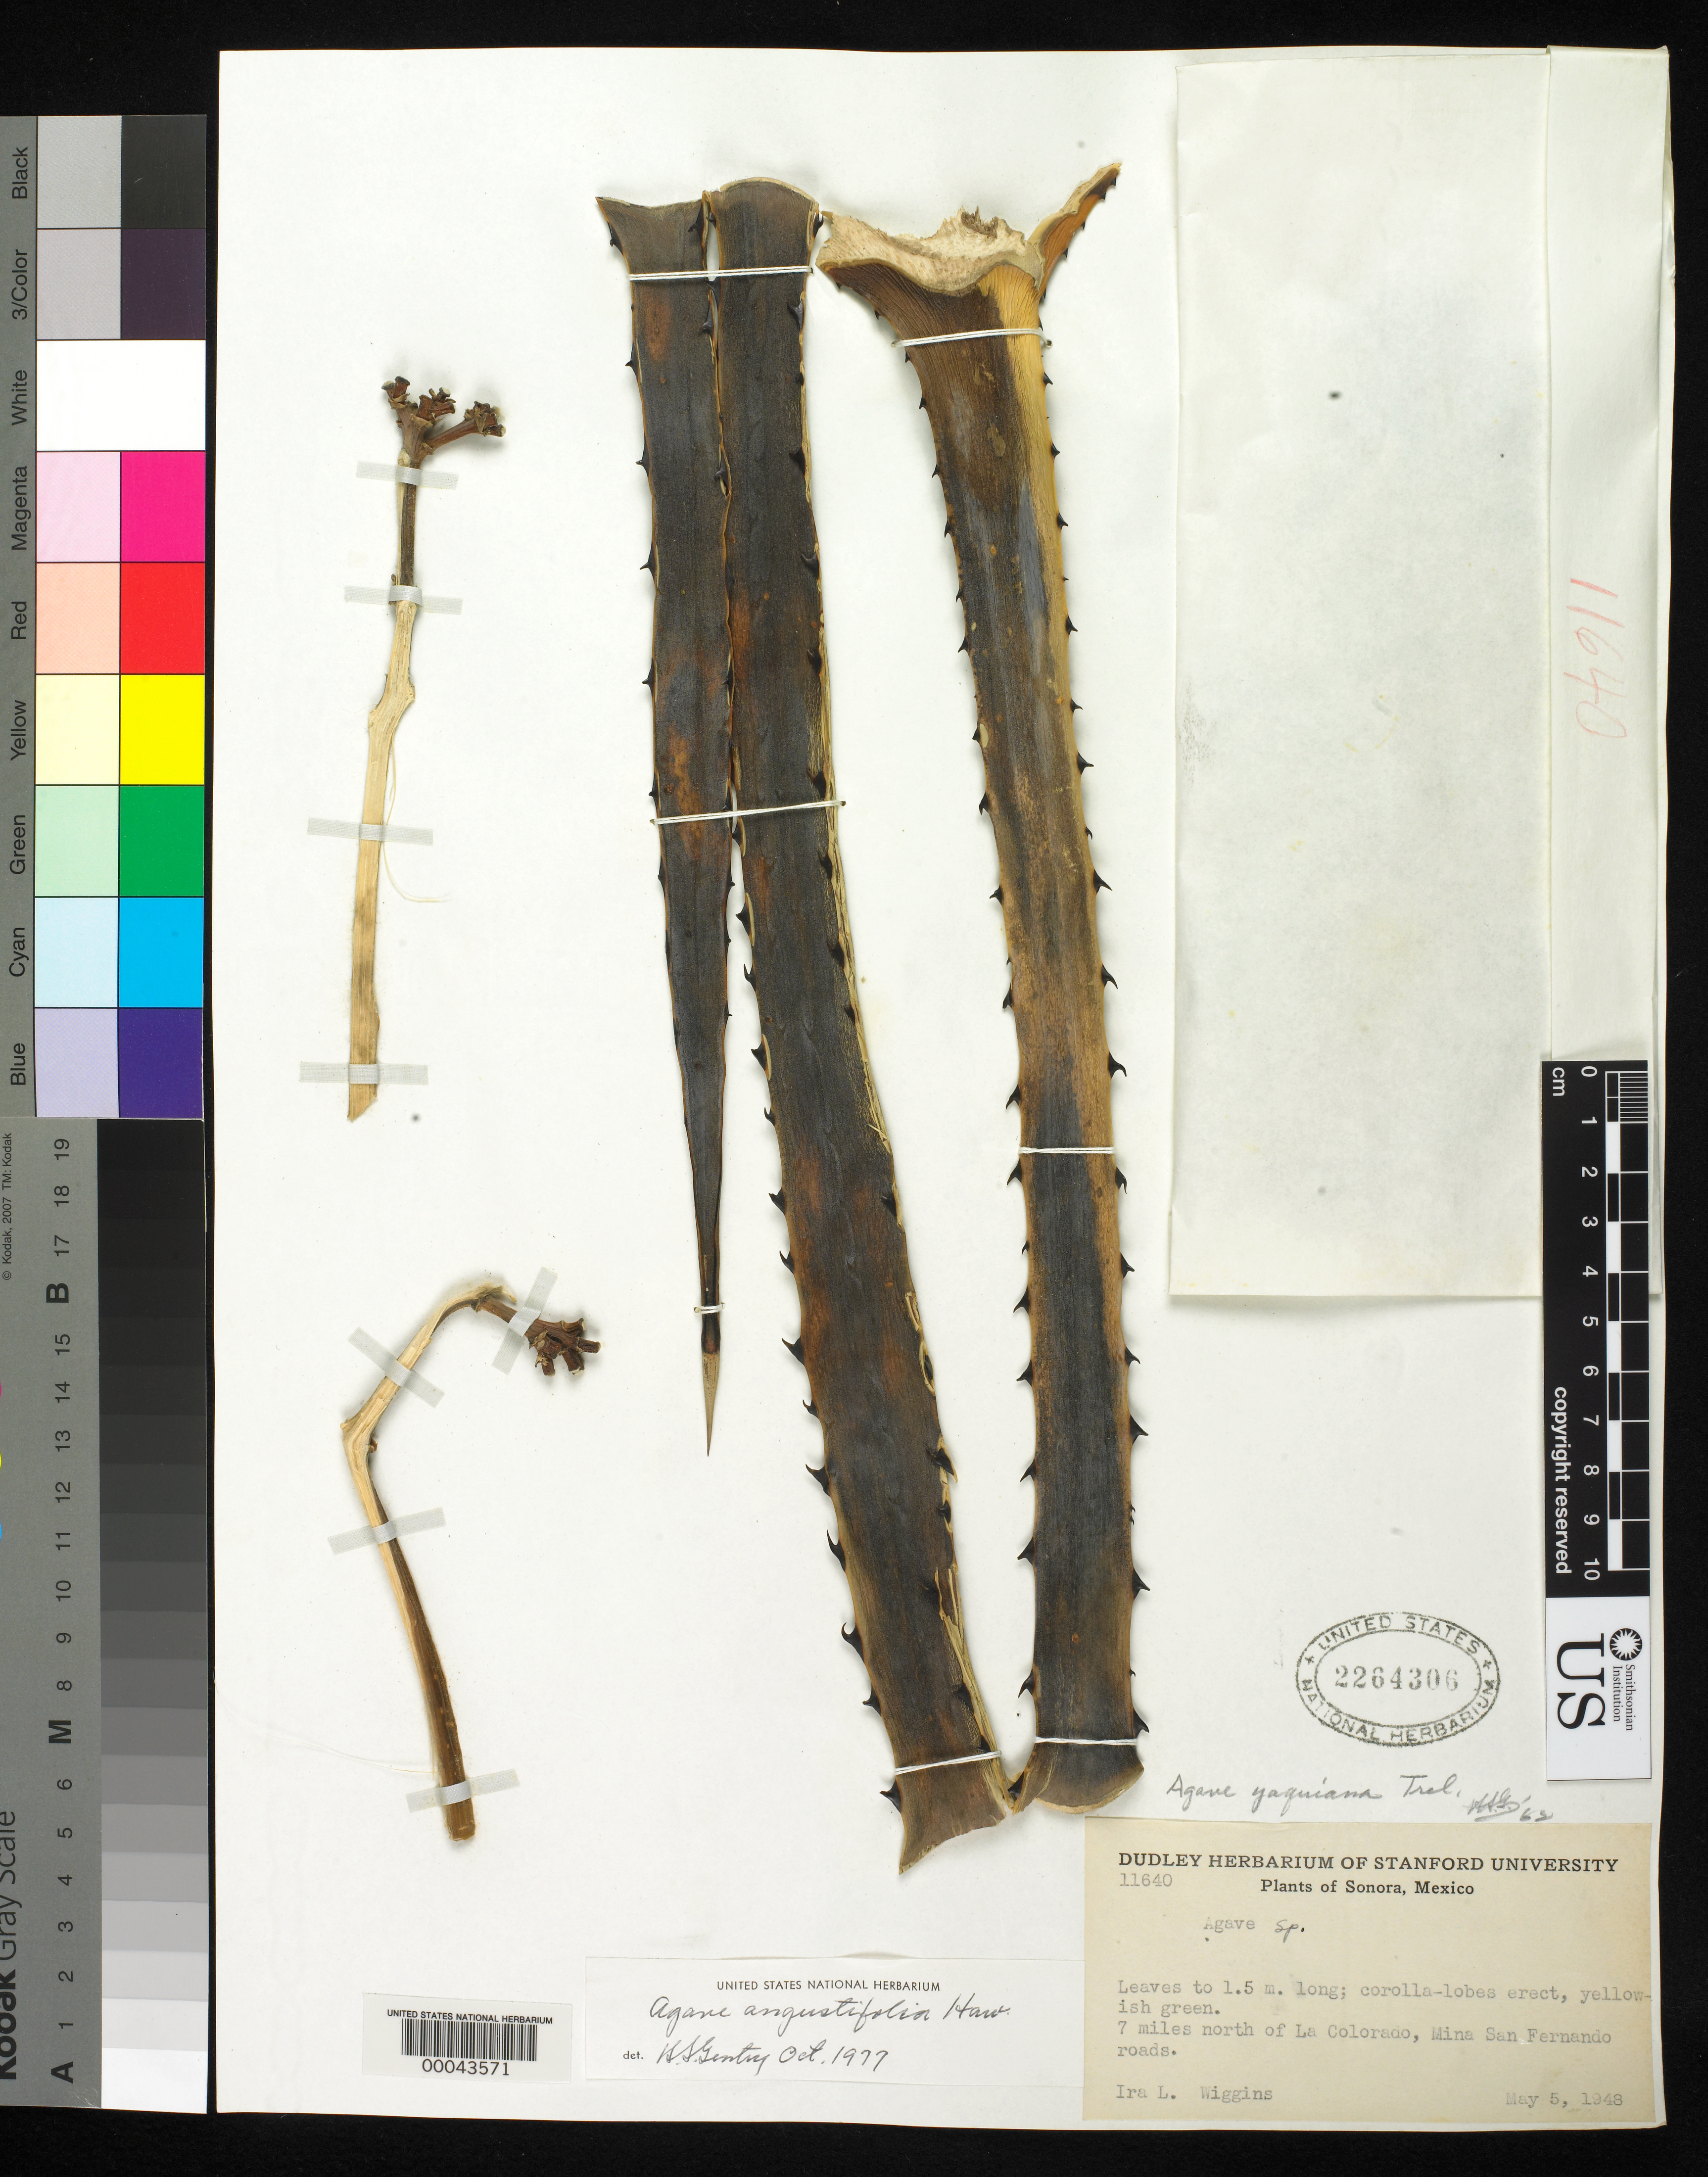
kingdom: Plantae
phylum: Tracheophyta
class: Liliopsida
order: Asparagales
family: Asparagaceae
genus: Agave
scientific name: Agave angustifolia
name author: Haw.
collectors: I. L. Wiggins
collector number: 11640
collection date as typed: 05 May 1948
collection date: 1948-05-05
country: Mexico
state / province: Sonora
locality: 7 mi N of La Colorado, Mina San Fernando roads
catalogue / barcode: US 2264306